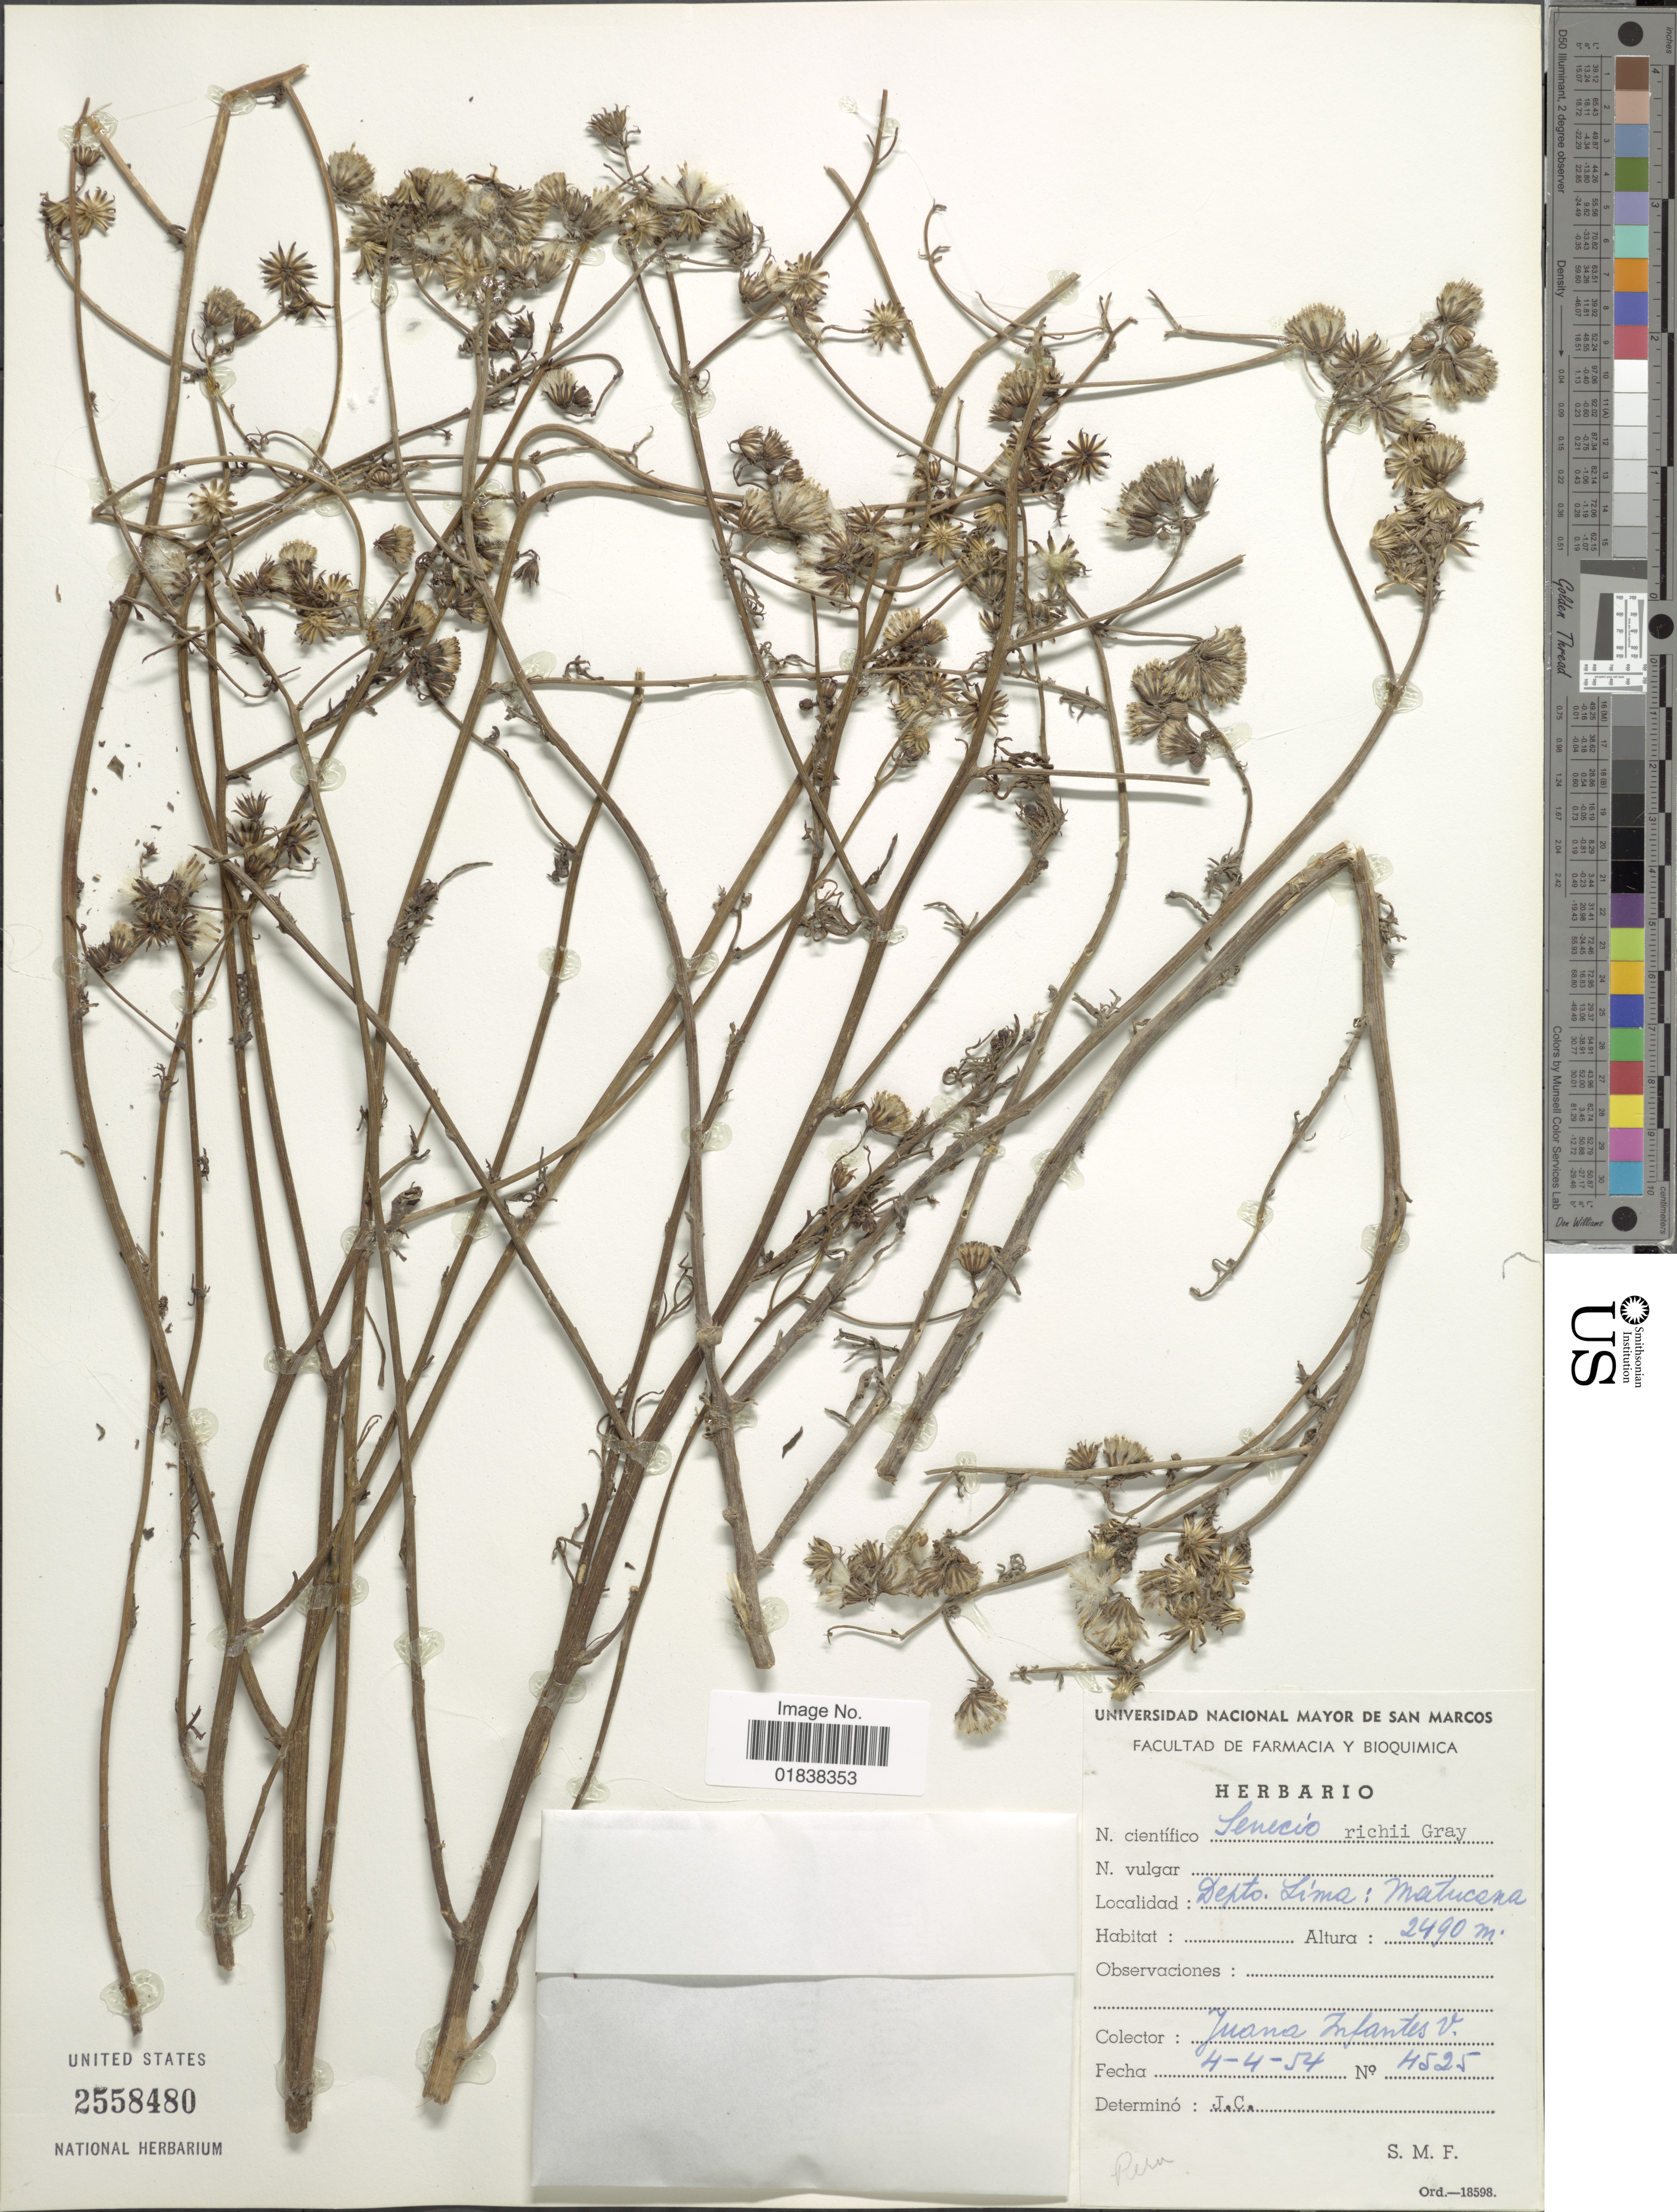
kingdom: Plantae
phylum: Tracheophyta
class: Magnoliopsida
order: Asterales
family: Asteraceae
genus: Senecio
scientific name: Senecio richii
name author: A. Gray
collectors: J. Infantes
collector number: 4525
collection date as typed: Transcribed d/m/y: 4/4/54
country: Peru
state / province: Lima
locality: Matucana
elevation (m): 2490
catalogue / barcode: US 2558480